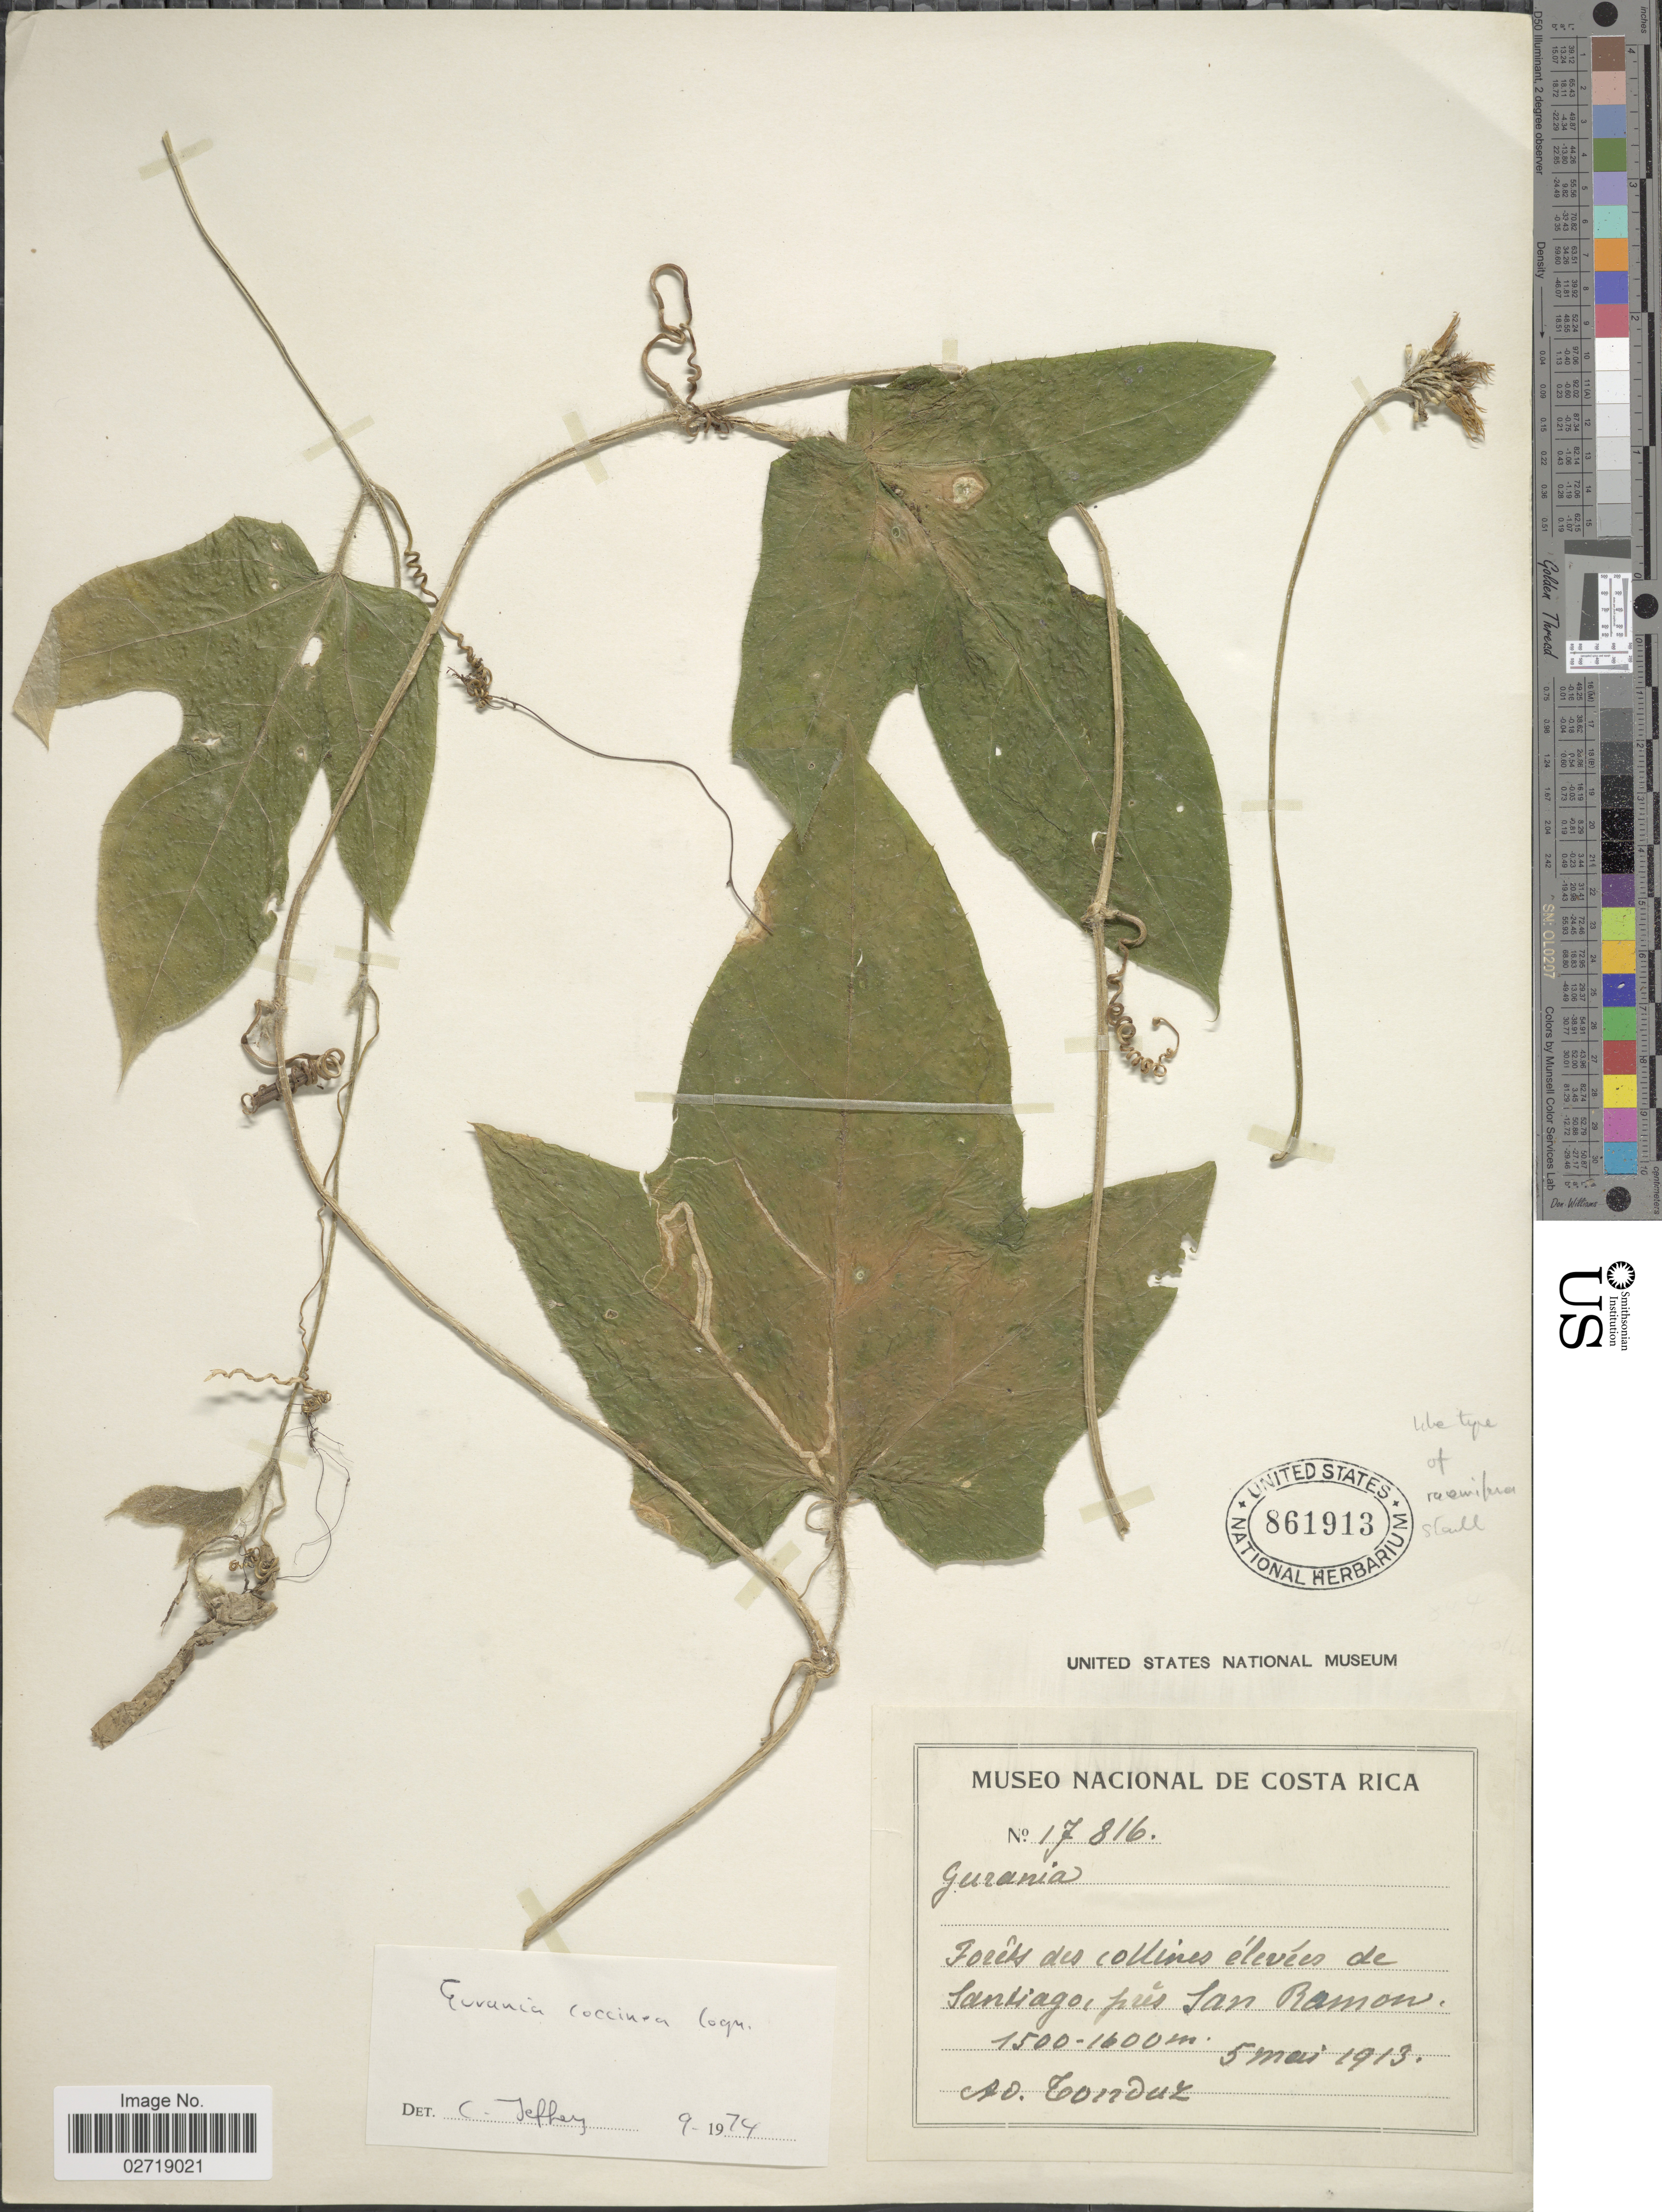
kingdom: Plantae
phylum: Tracheophyta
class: Magnoliopsida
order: Cucurbitales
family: Cucurbitaceae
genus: Gurania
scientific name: Gurania coccinea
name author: Cogn.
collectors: A. Tonduz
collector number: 17816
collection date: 1913-05-05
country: Costa Rica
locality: Forêts des collines élevées de Santiago, pres San Ramon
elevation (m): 1500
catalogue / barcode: US 861913